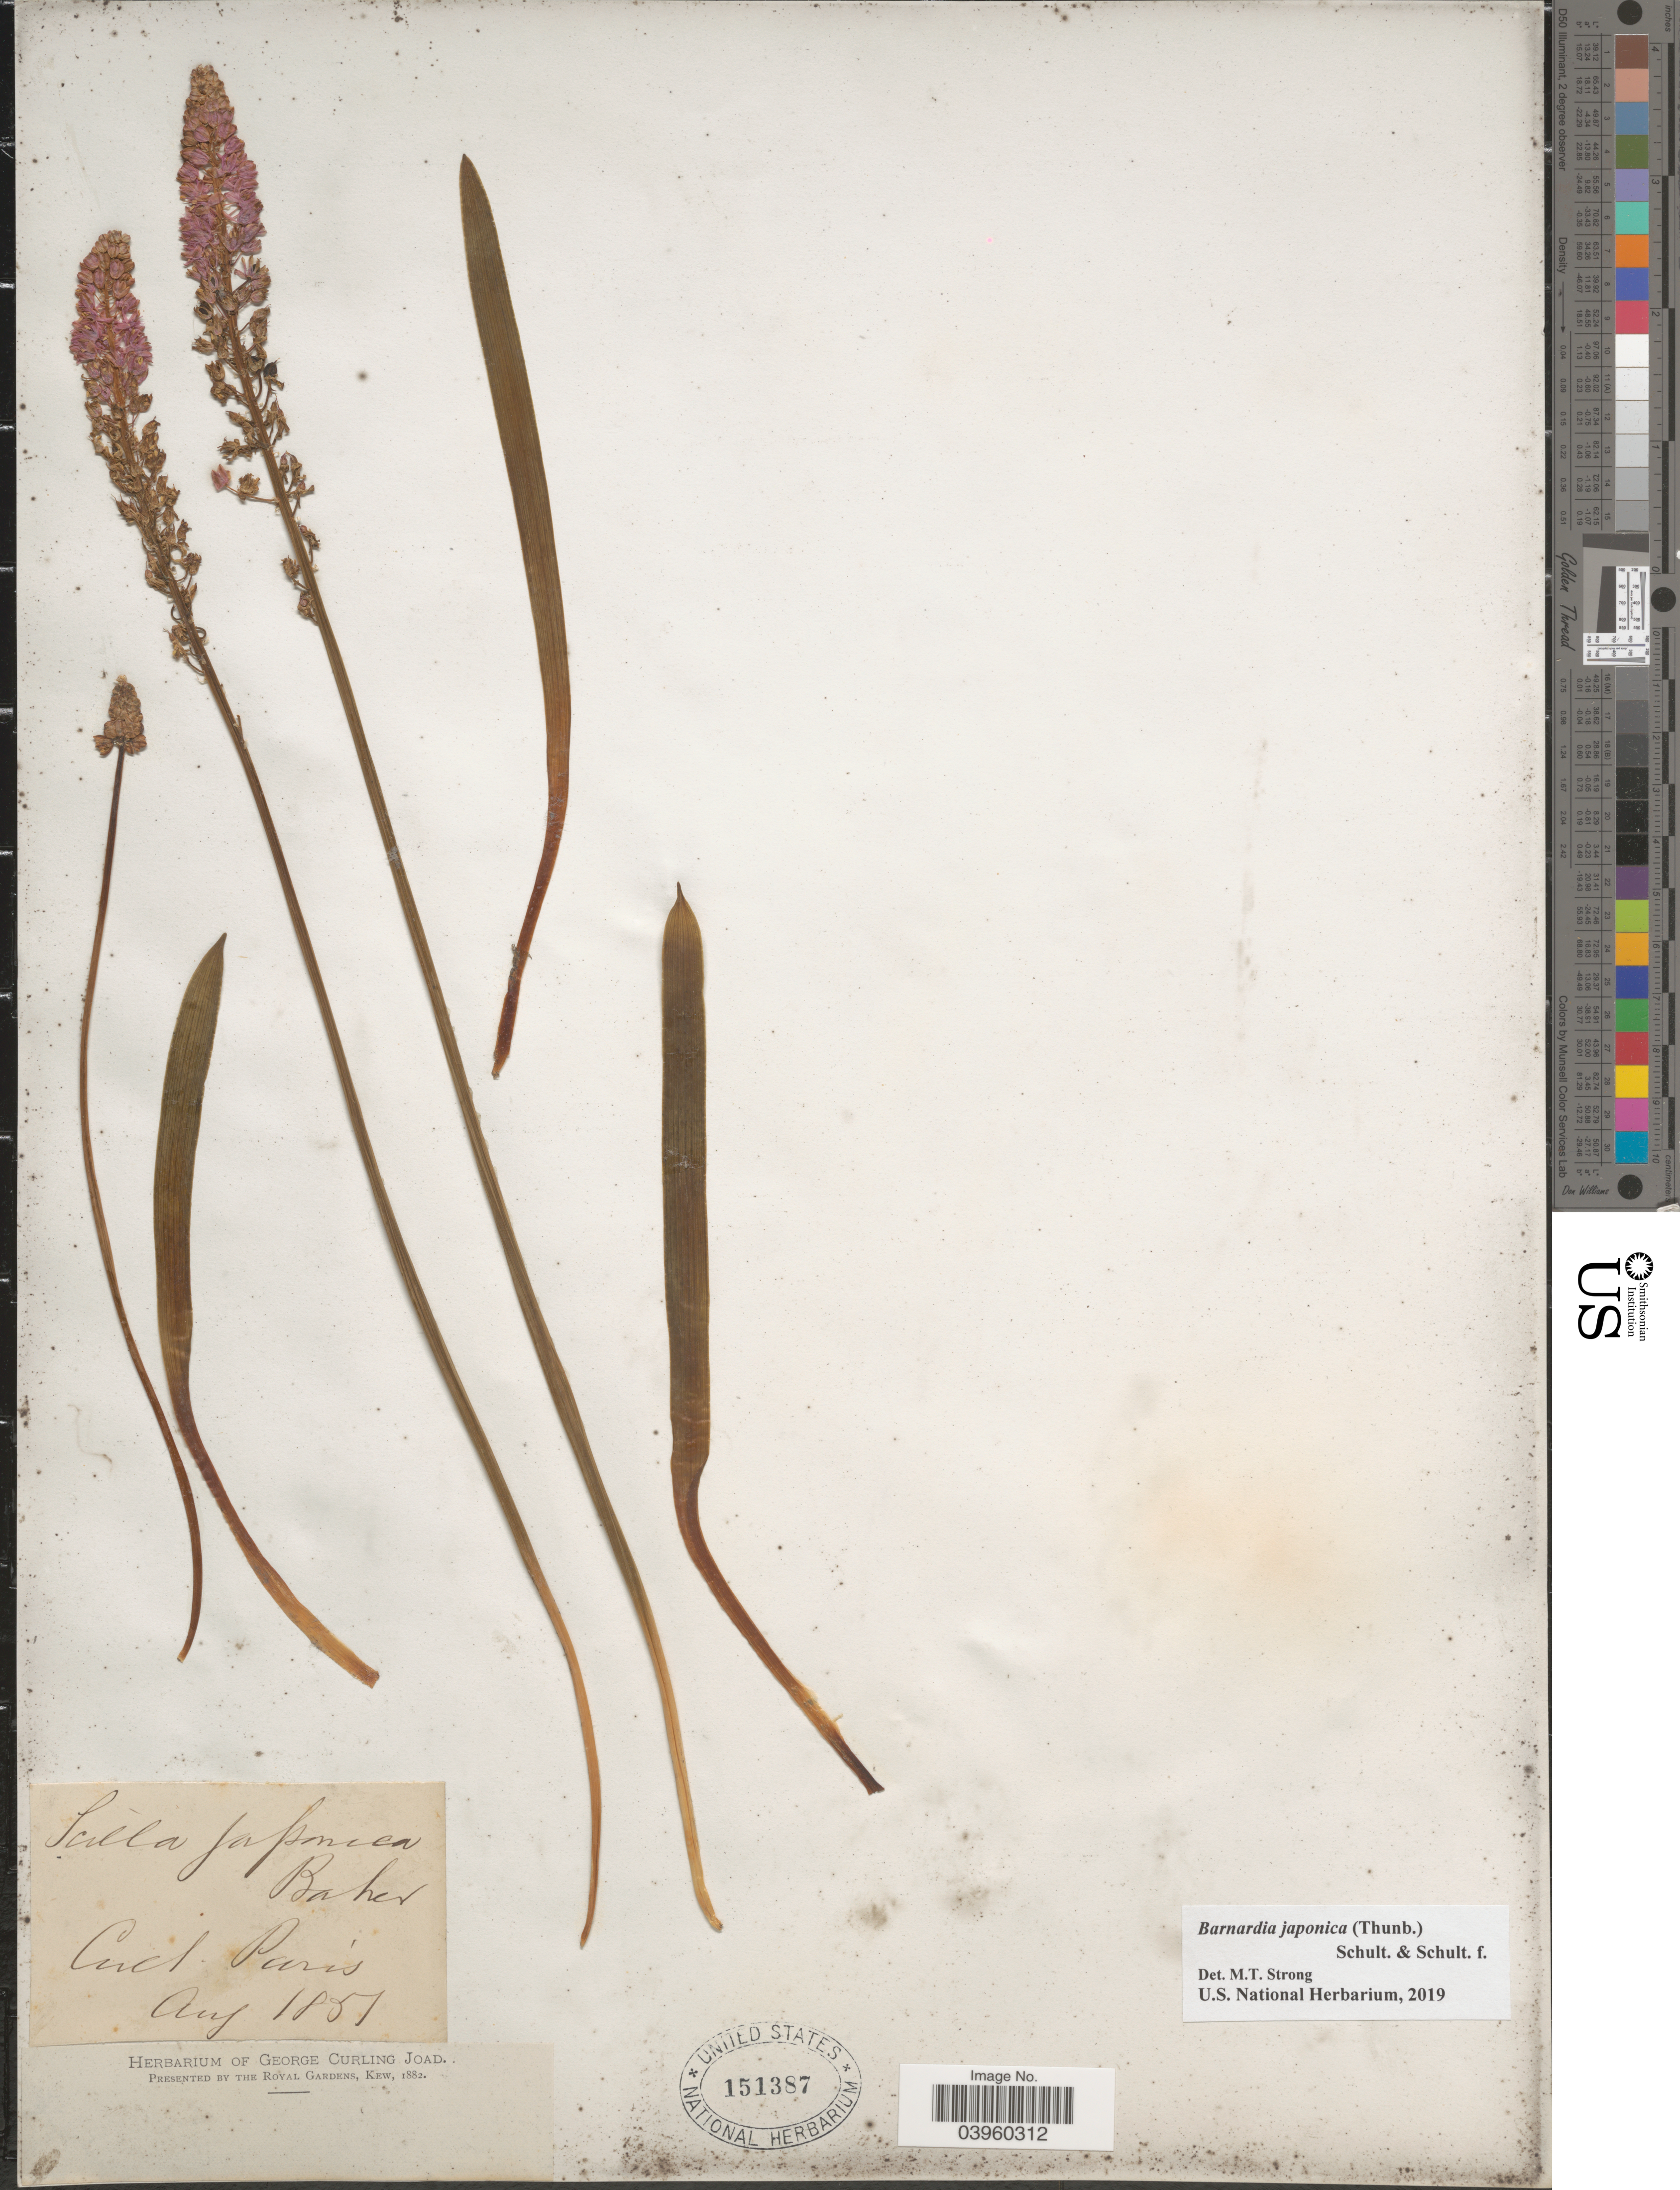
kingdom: Plantae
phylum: Tracheophyta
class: Liliopsida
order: Asparagales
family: Asparagaceae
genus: Barnardia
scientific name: Barnardia japonica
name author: (Thunb.) Schult. & Schult. f.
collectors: ex herb. George Curling Joad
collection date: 1851-08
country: France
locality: Cult Paris.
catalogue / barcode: US 151387